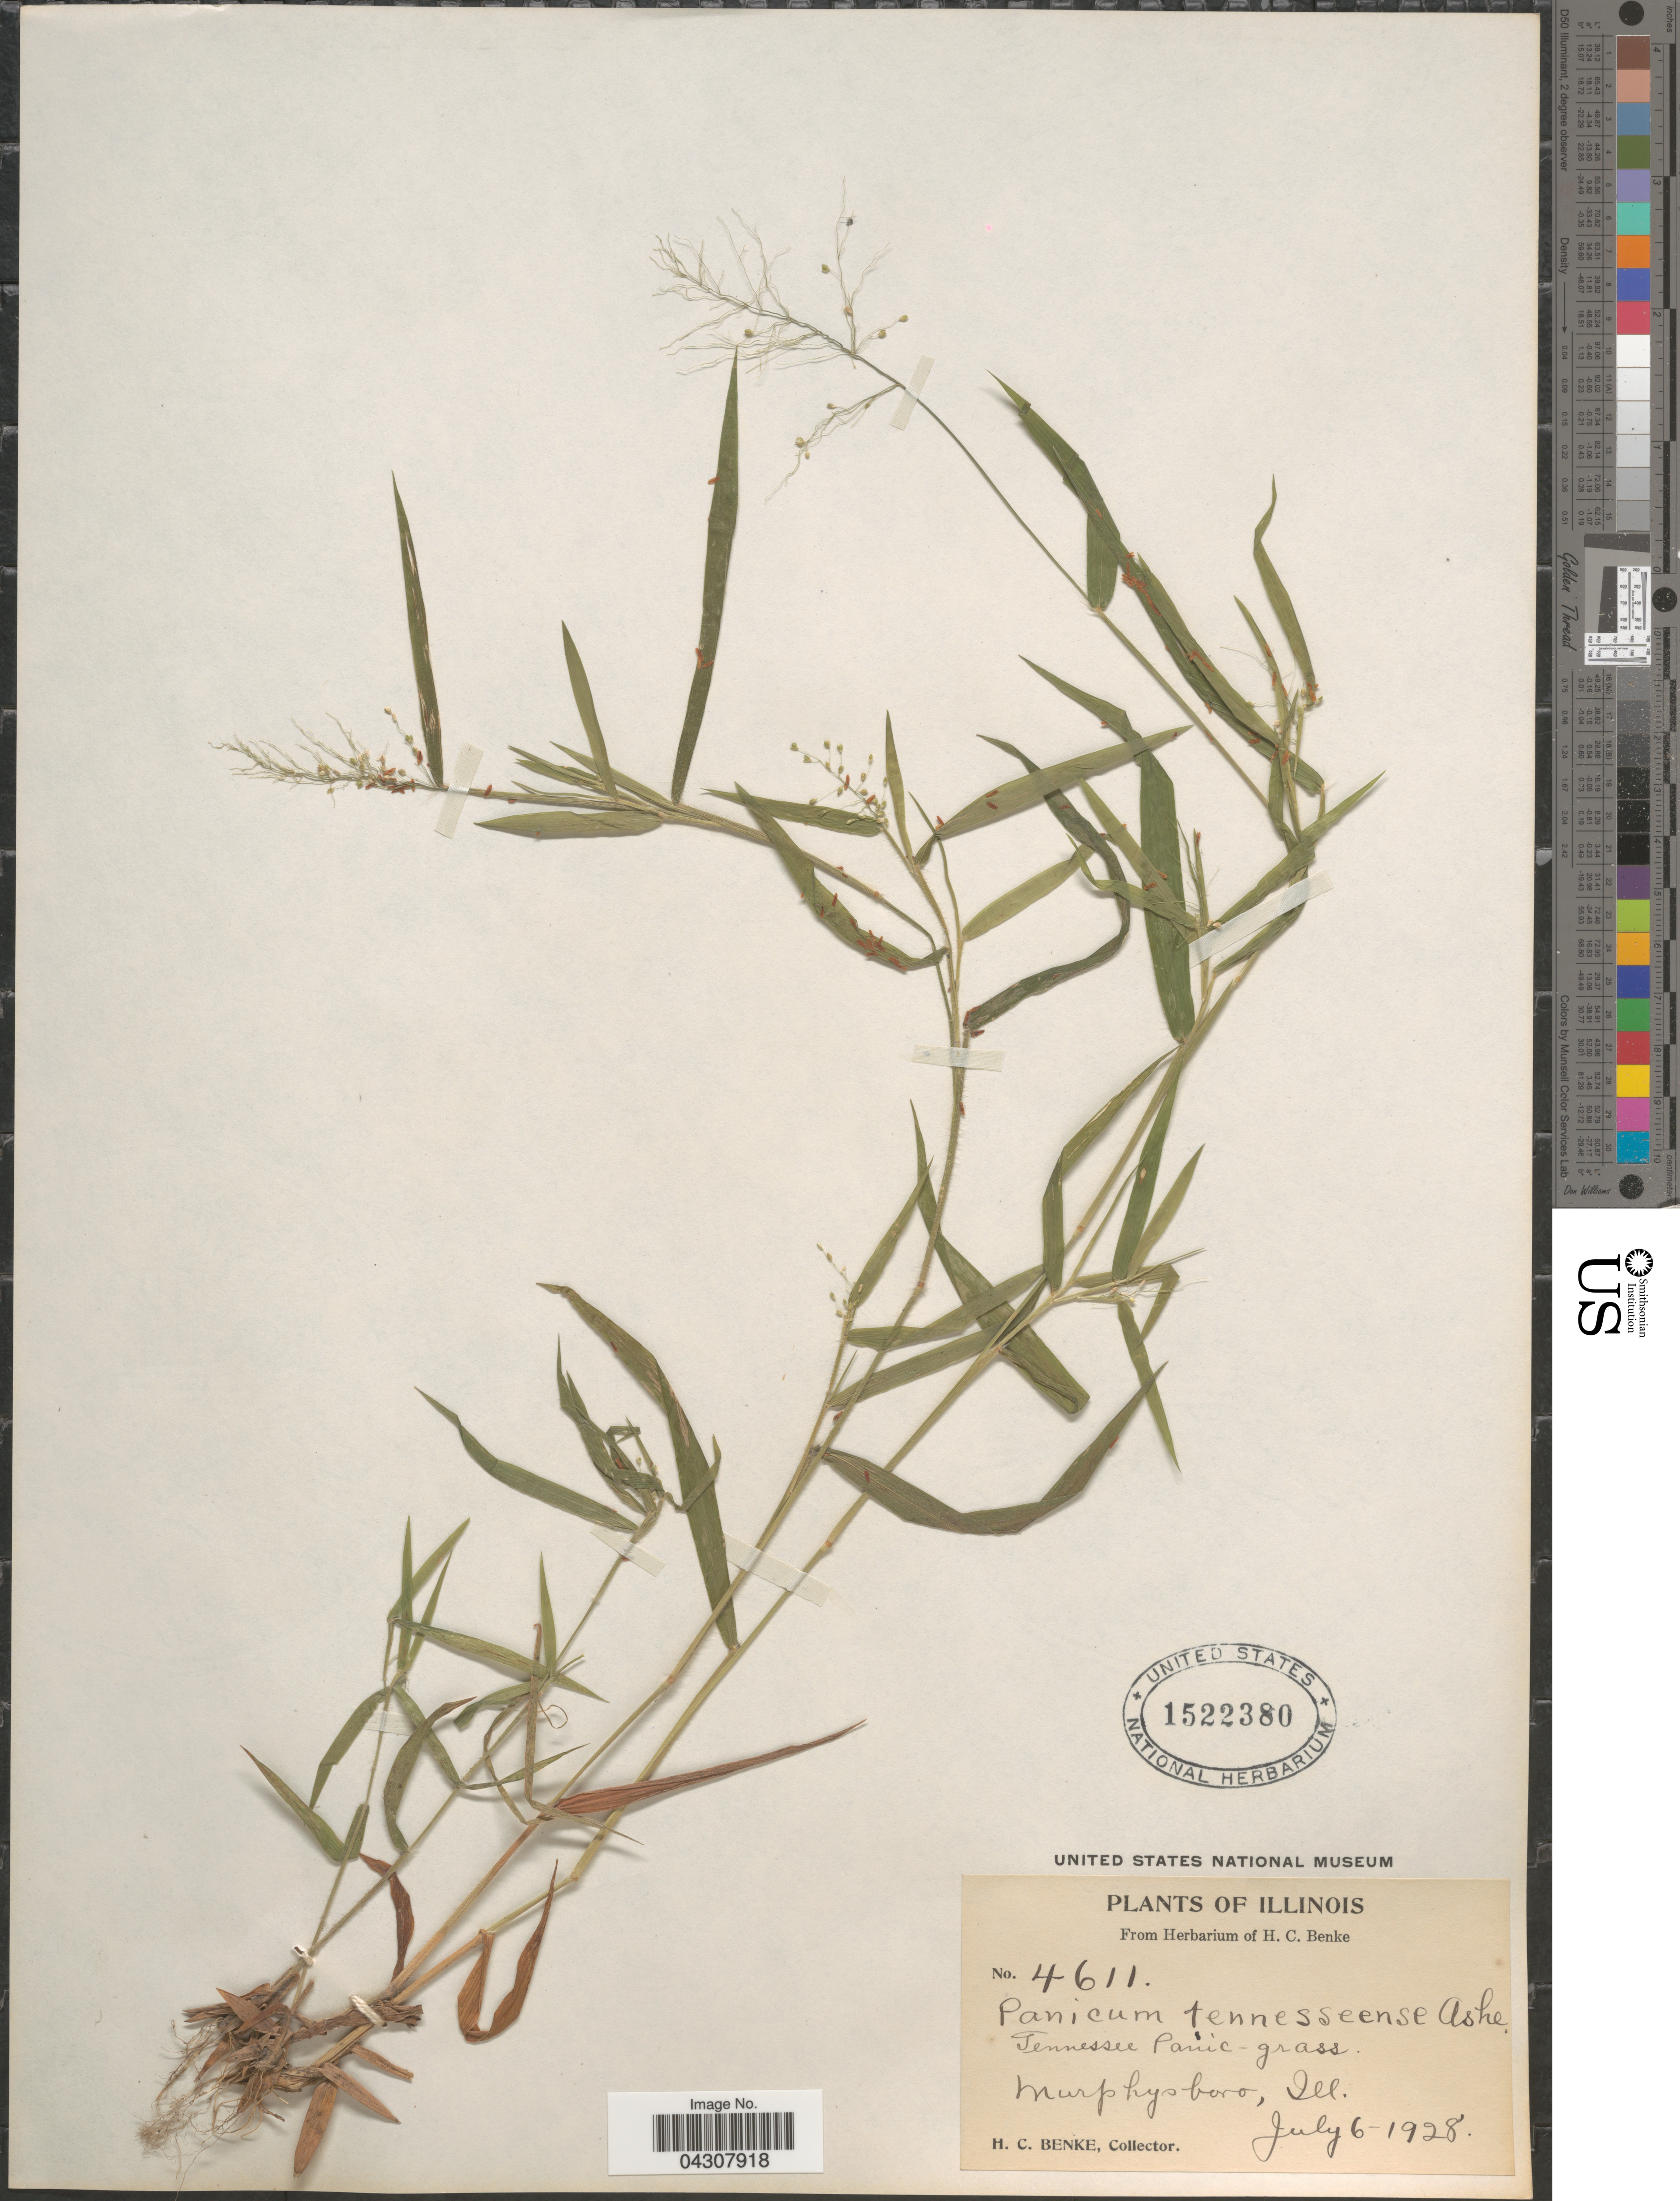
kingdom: Plantae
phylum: Tracheophyta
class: Liliopsida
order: Poales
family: Poaceae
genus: Dichanthelium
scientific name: Dichanthelium acuminatum var. acuminatum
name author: (Sw.) Gould & C.A. Clark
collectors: H. Benke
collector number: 4611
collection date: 1928-07-06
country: United States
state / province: Illinois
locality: Murphysboro.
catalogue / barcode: US 1522380